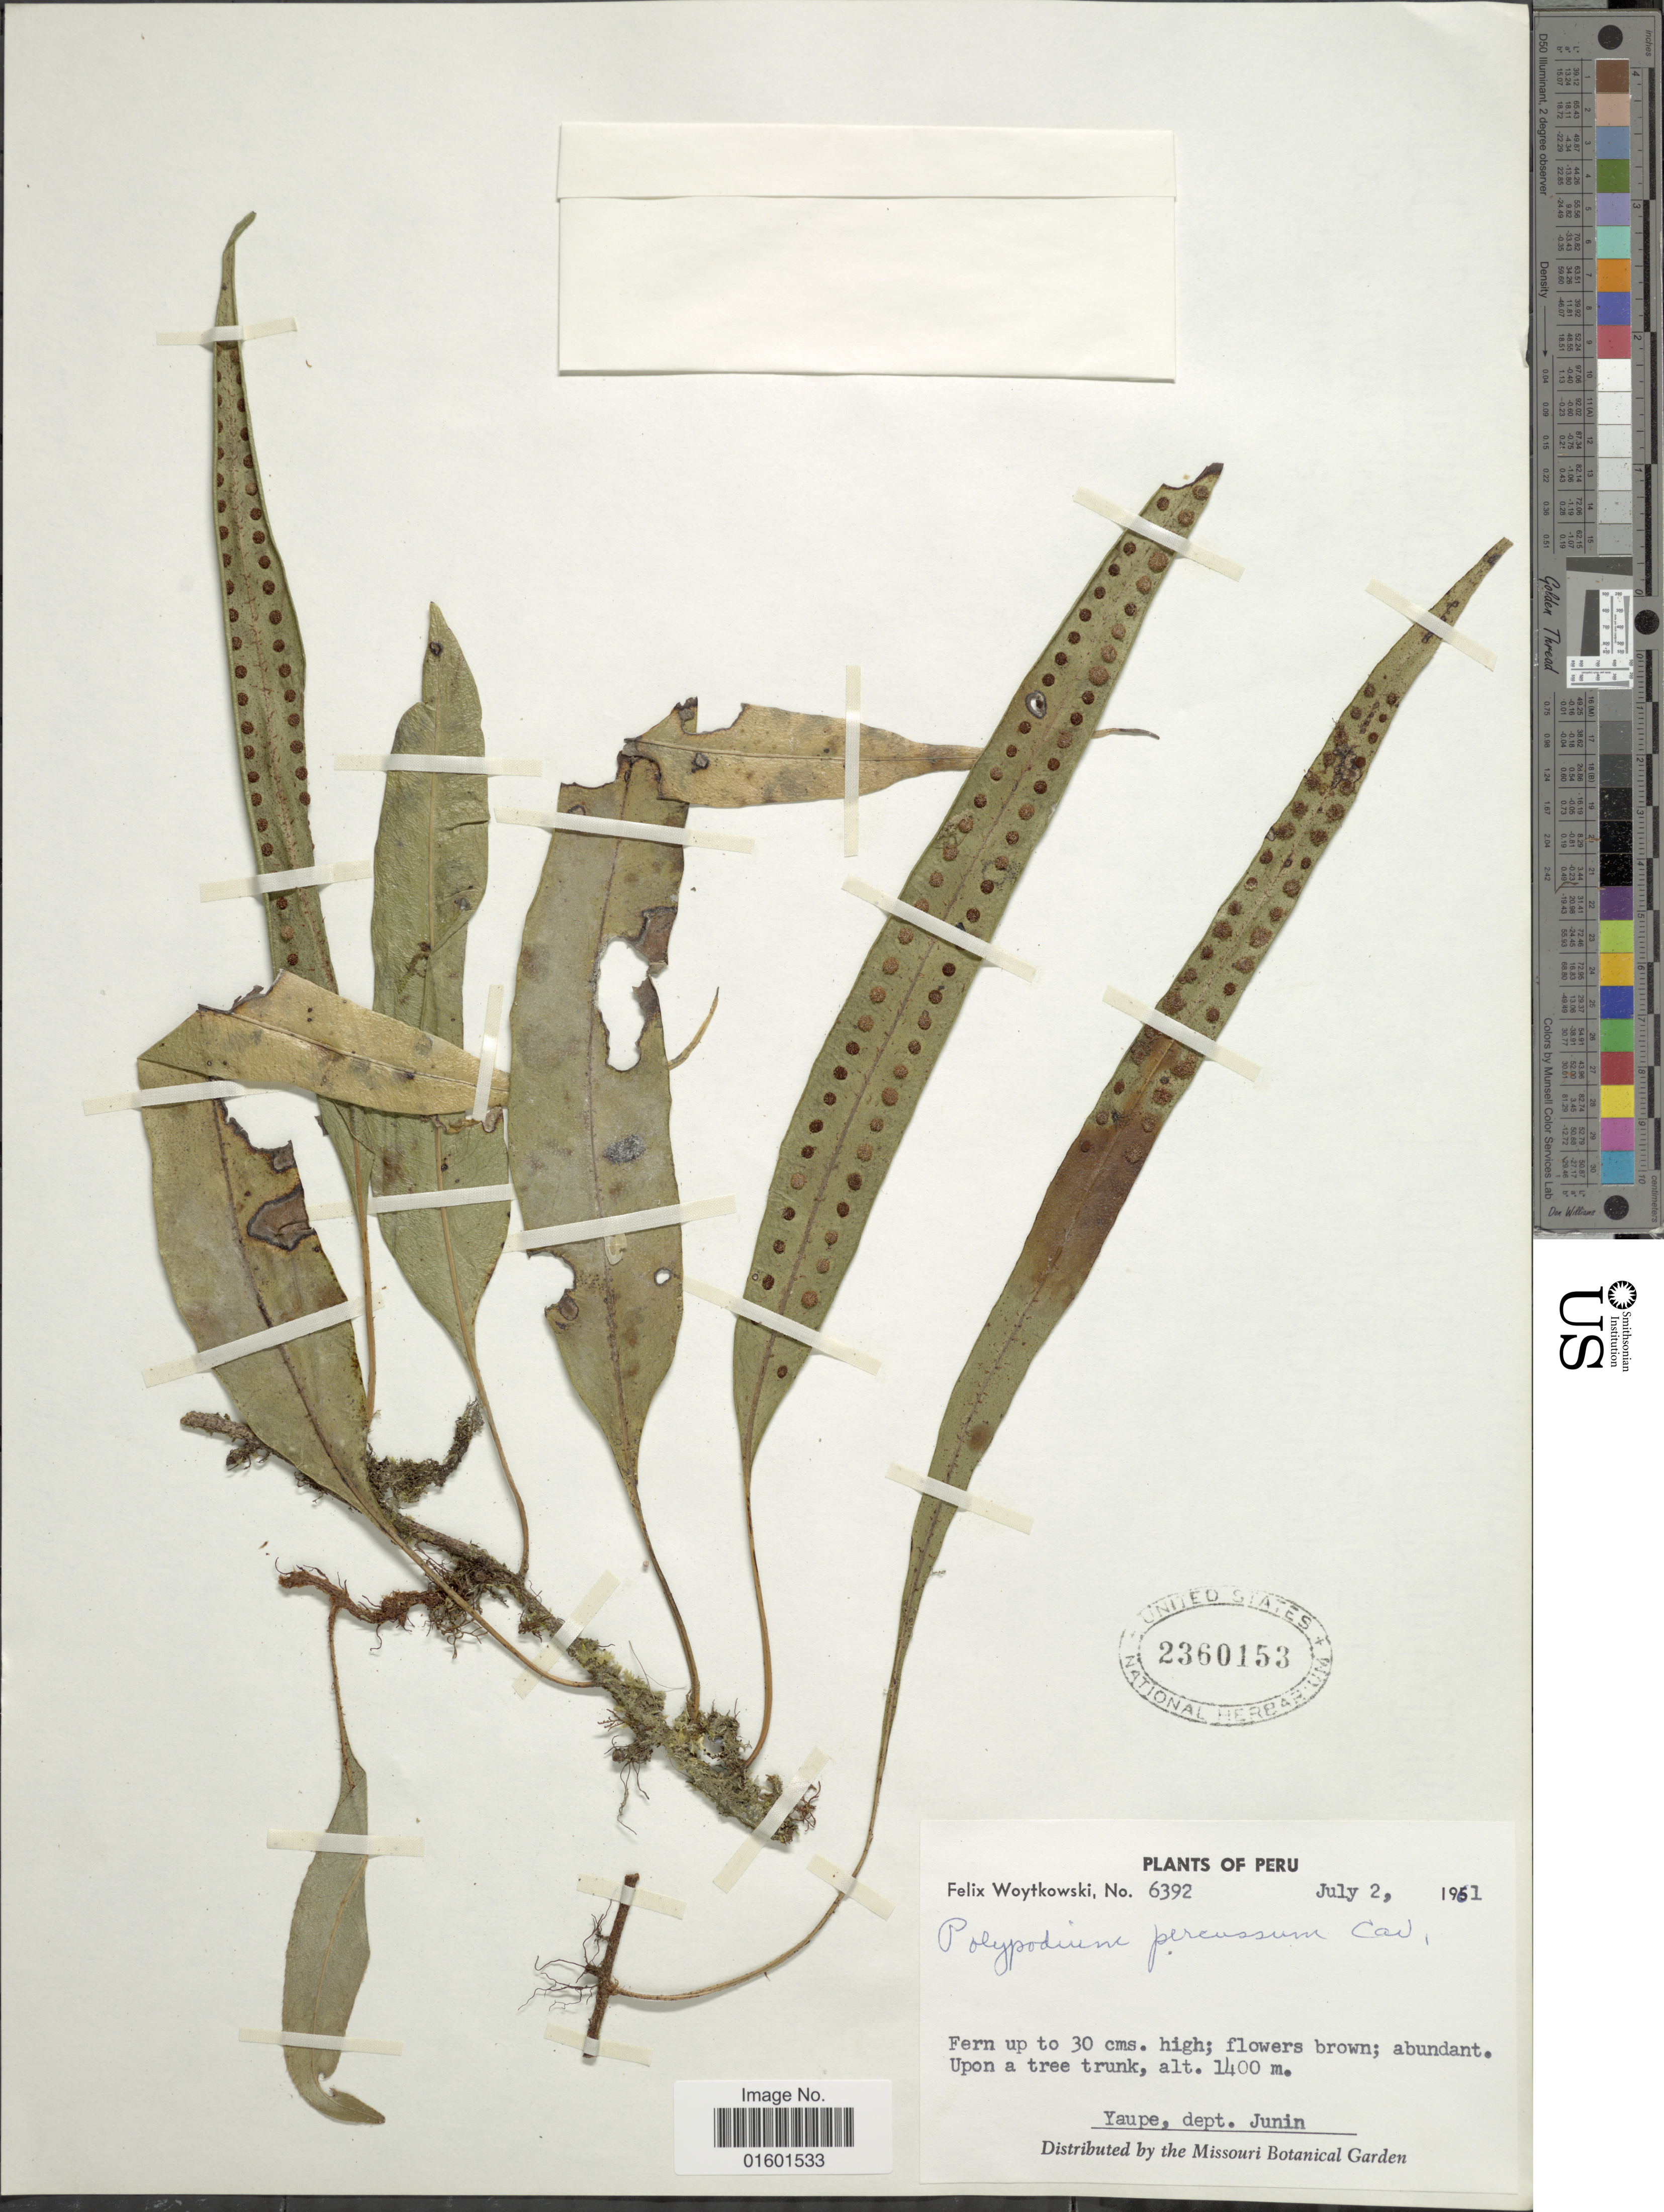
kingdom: Plantae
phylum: Tracheophyta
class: Polypodiopsida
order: Polypodiales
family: Polypodiaceae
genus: Microgramma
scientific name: Microgramma percussa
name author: (Cav.) de la Sota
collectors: F. Woytkowski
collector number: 6392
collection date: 1961-07-02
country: Peru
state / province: Junín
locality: Yaupe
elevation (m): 1400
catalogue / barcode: US 2360153